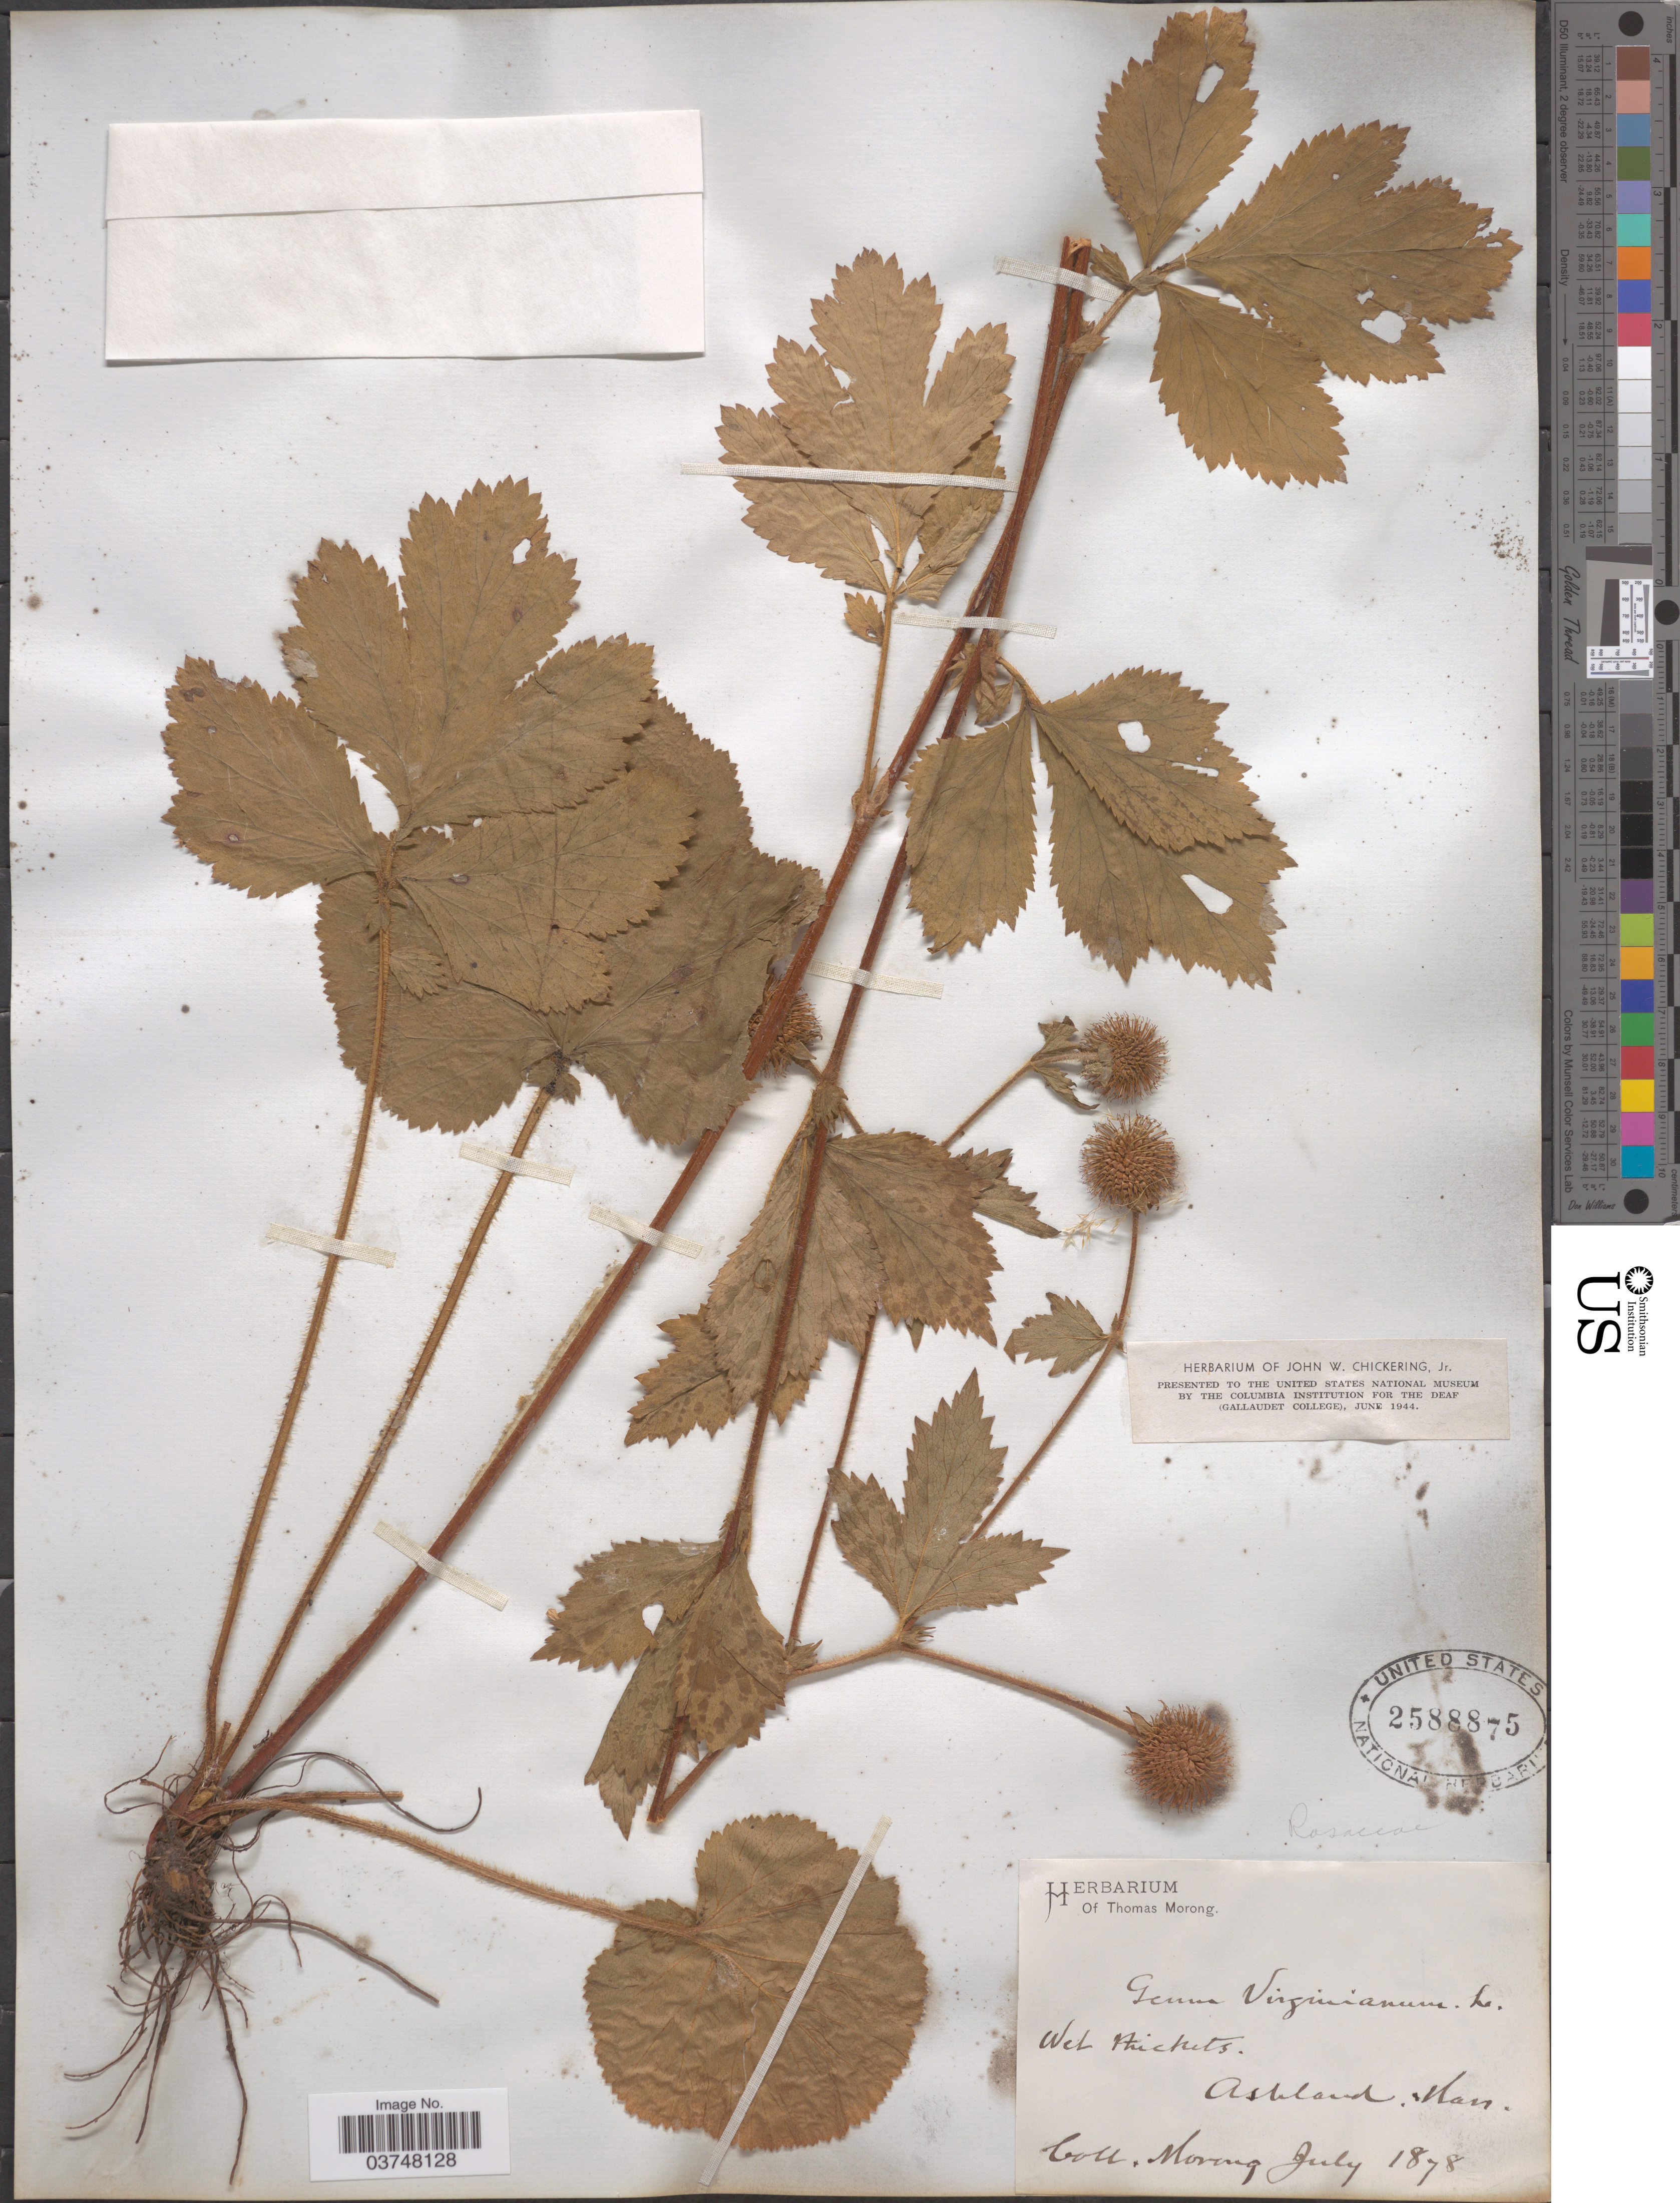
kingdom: Plantae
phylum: Tracheophyta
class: Magnoliopsida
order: Rosales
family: Rosaceae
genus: Geum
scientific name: Geum virginianum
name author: L.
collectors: ex herb. T. Morong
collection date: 1878-07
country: United States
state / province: Massachusetts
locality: Ashland, Mass.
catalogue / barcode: US 2588875